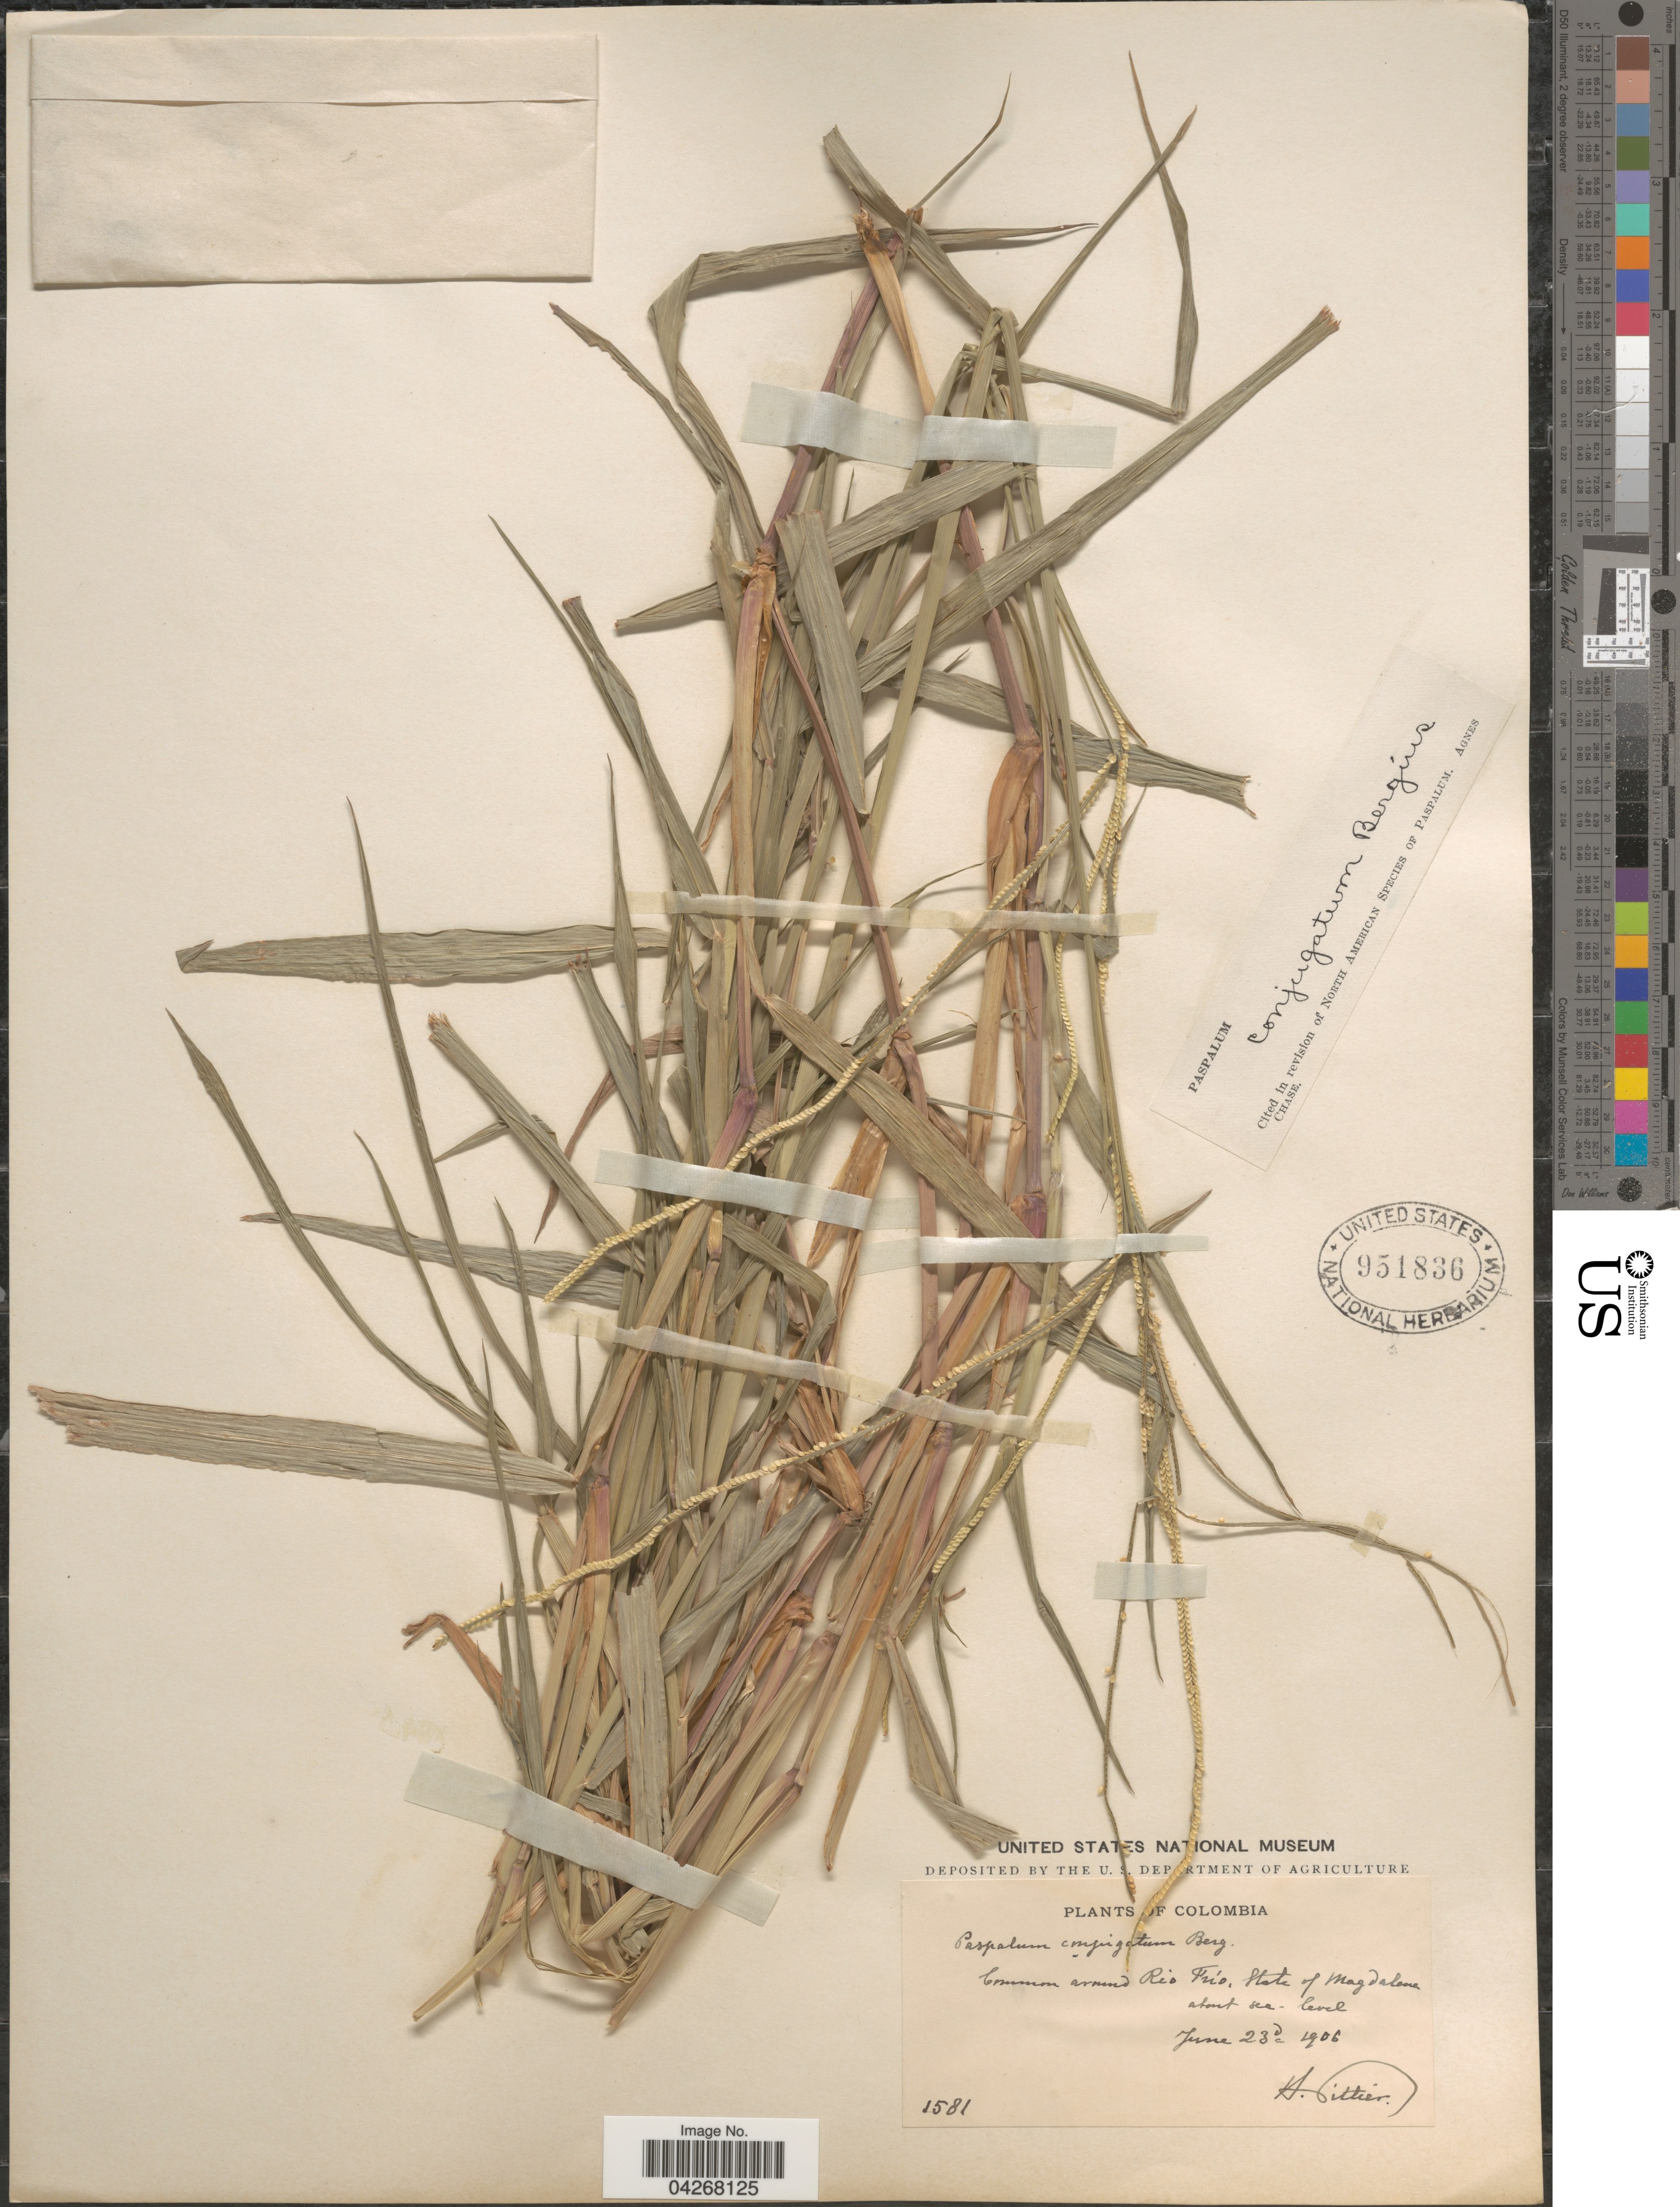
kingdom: Plantae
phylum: Tracheophyta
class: Liliopsida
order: Poales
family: Poaceae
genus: Paspalum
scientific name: Paspalum conjugatum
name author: P.J. Bergius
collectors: H. F. Pittier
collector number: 1581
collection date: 1906-06-23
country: Colombia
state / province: Magdalena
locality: Around Rio Frío.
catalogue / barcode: US 951836